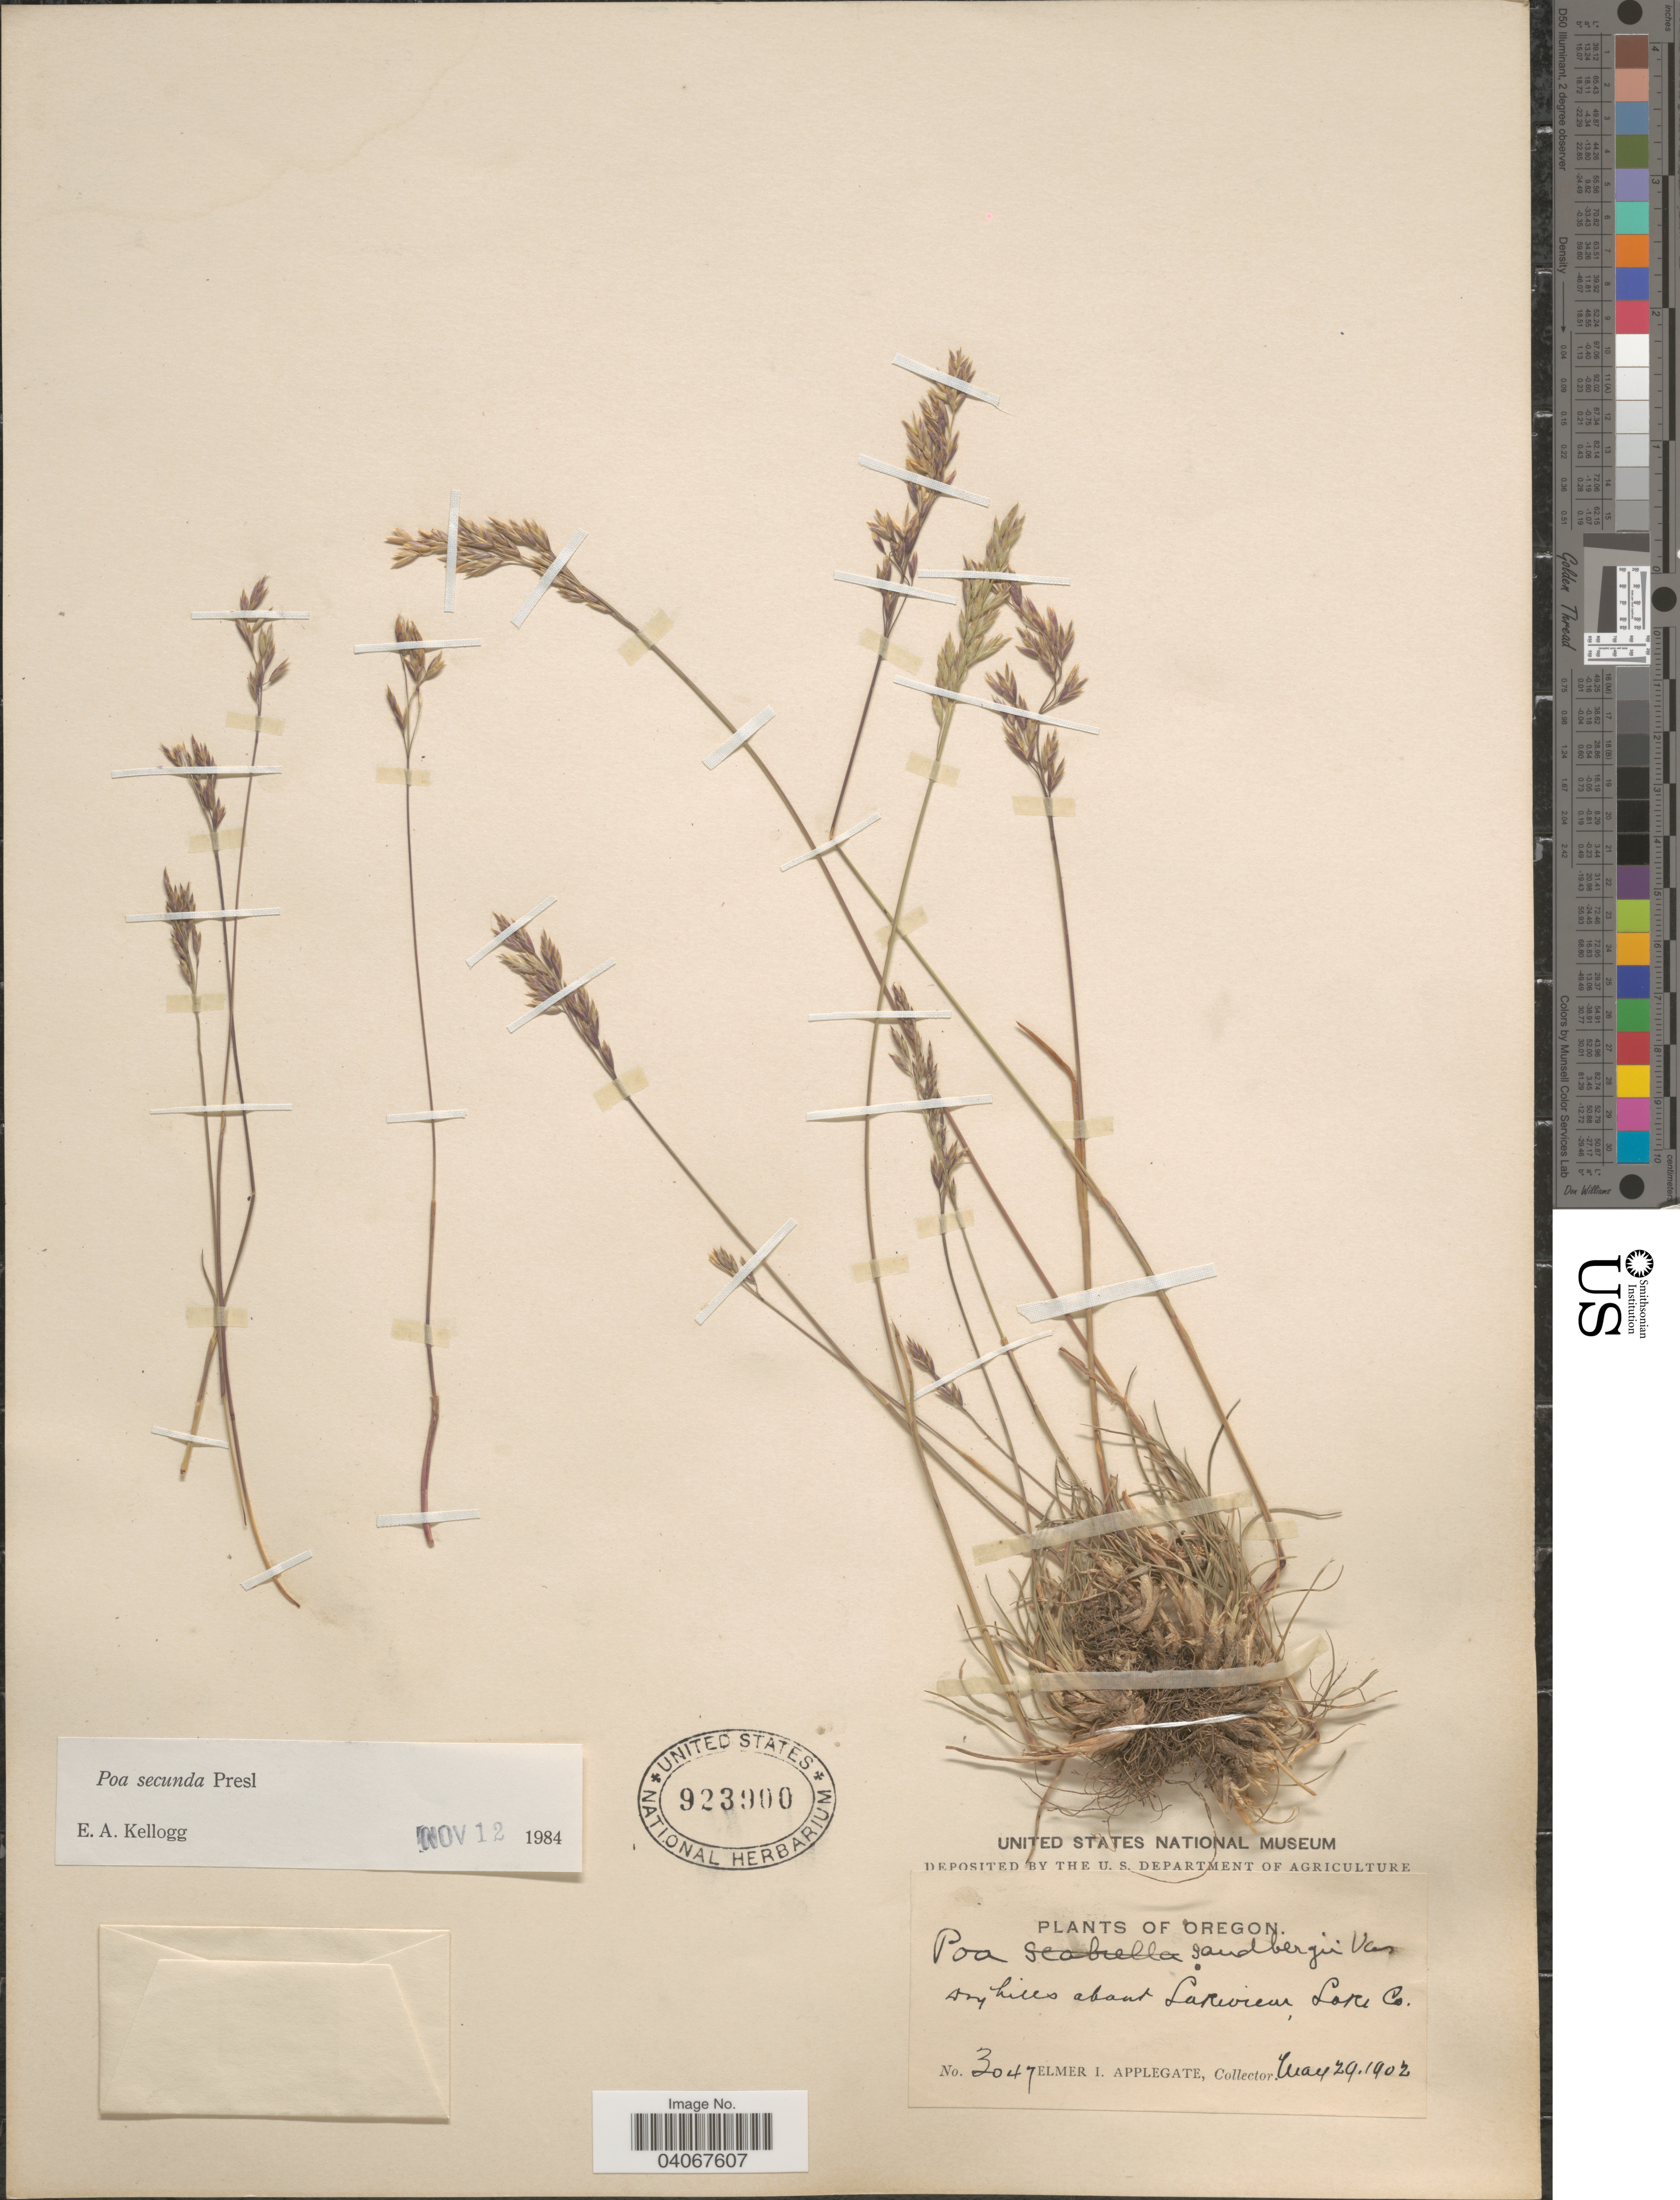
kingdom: Plantae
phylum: Tracheophyta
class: Liliopsida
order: Poales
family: Poaceae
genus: Poa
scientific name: Poa secunda subsp. secunda var. secunda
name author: J. Presl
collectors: E. I. Applegate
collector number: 3047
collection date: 1902-05-29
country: United States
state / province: Oregon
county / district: Lake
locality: Dry hills about Lakeview, Lake Co.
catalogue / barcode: US 923900